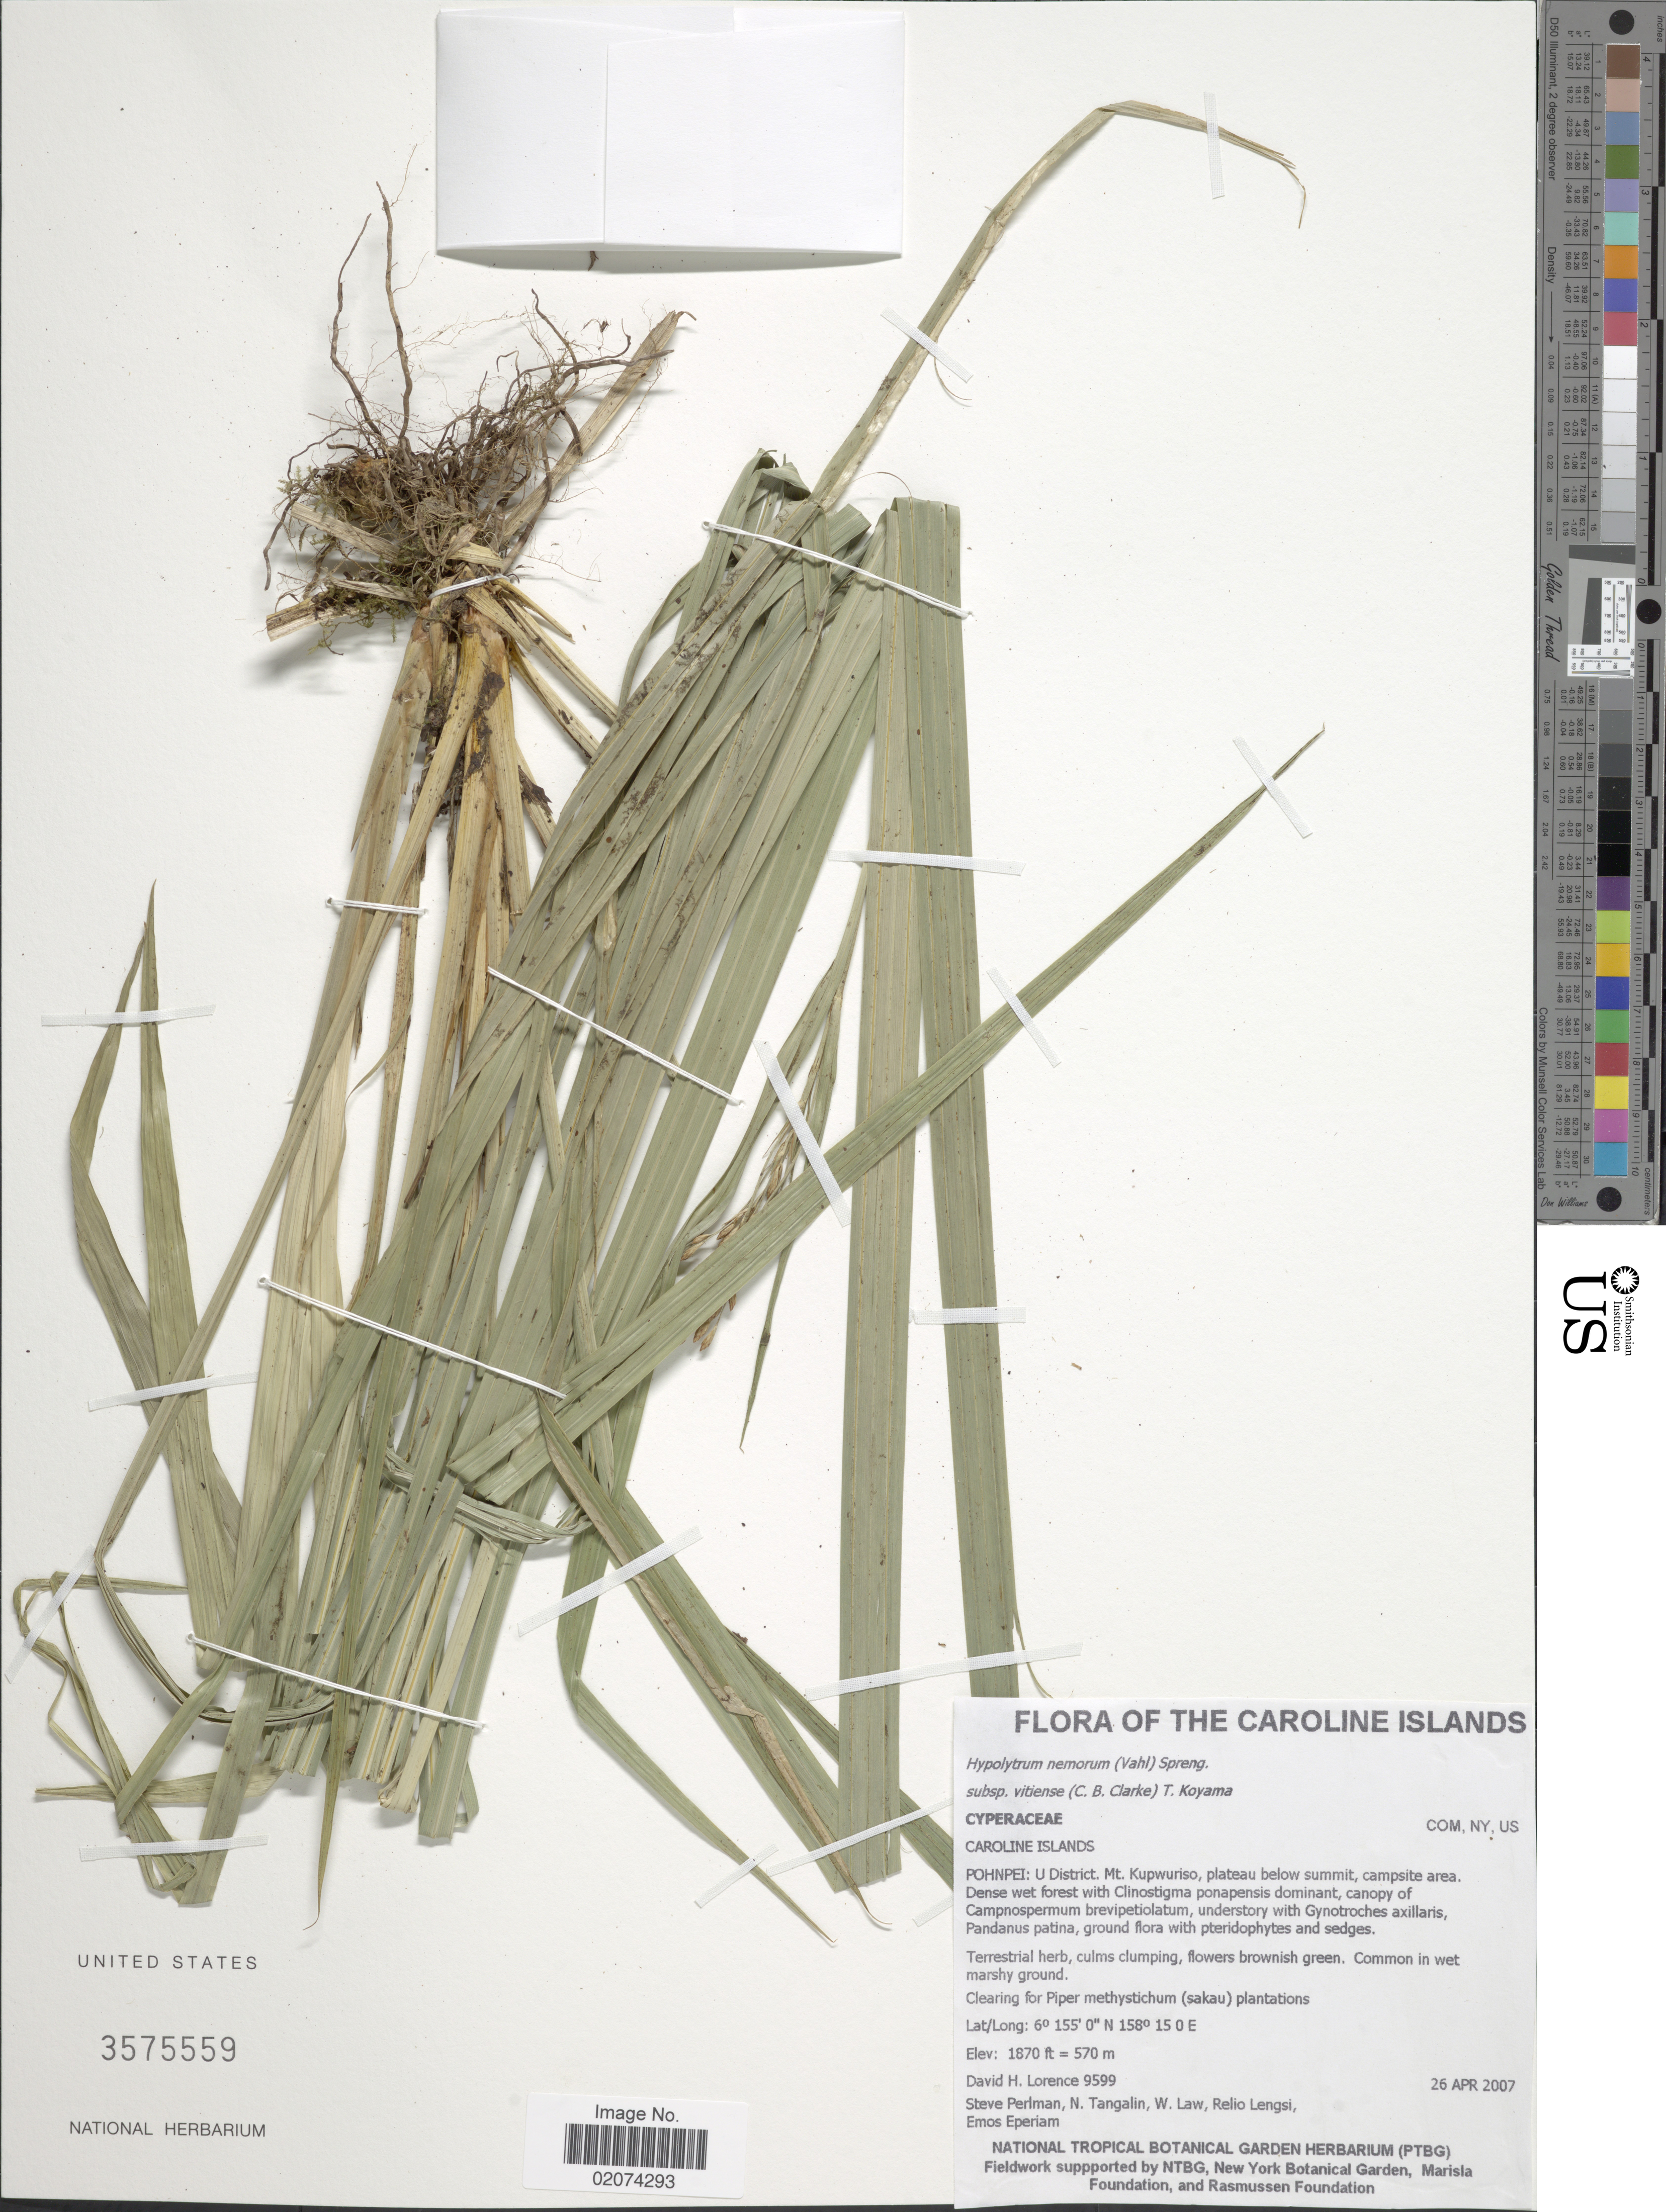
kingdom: Plantae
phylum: Tracheophyta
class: Liliopsida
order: Poales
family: Cyperaceae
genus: Hypolytrum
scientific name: Hypolytrum nemorum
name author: (Vahl) Spreng.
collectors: D. Lorence, S. Perlman, N. Tangalin, W. Law & et al.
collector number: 9599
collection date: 2007-04-26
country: Micronesia, Federated States of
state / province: Pohnpei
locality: Caroline Islands. U District. Mt. Kupwuriso, plateau below summit, campsite area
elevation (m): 570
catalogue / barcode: US 3575559